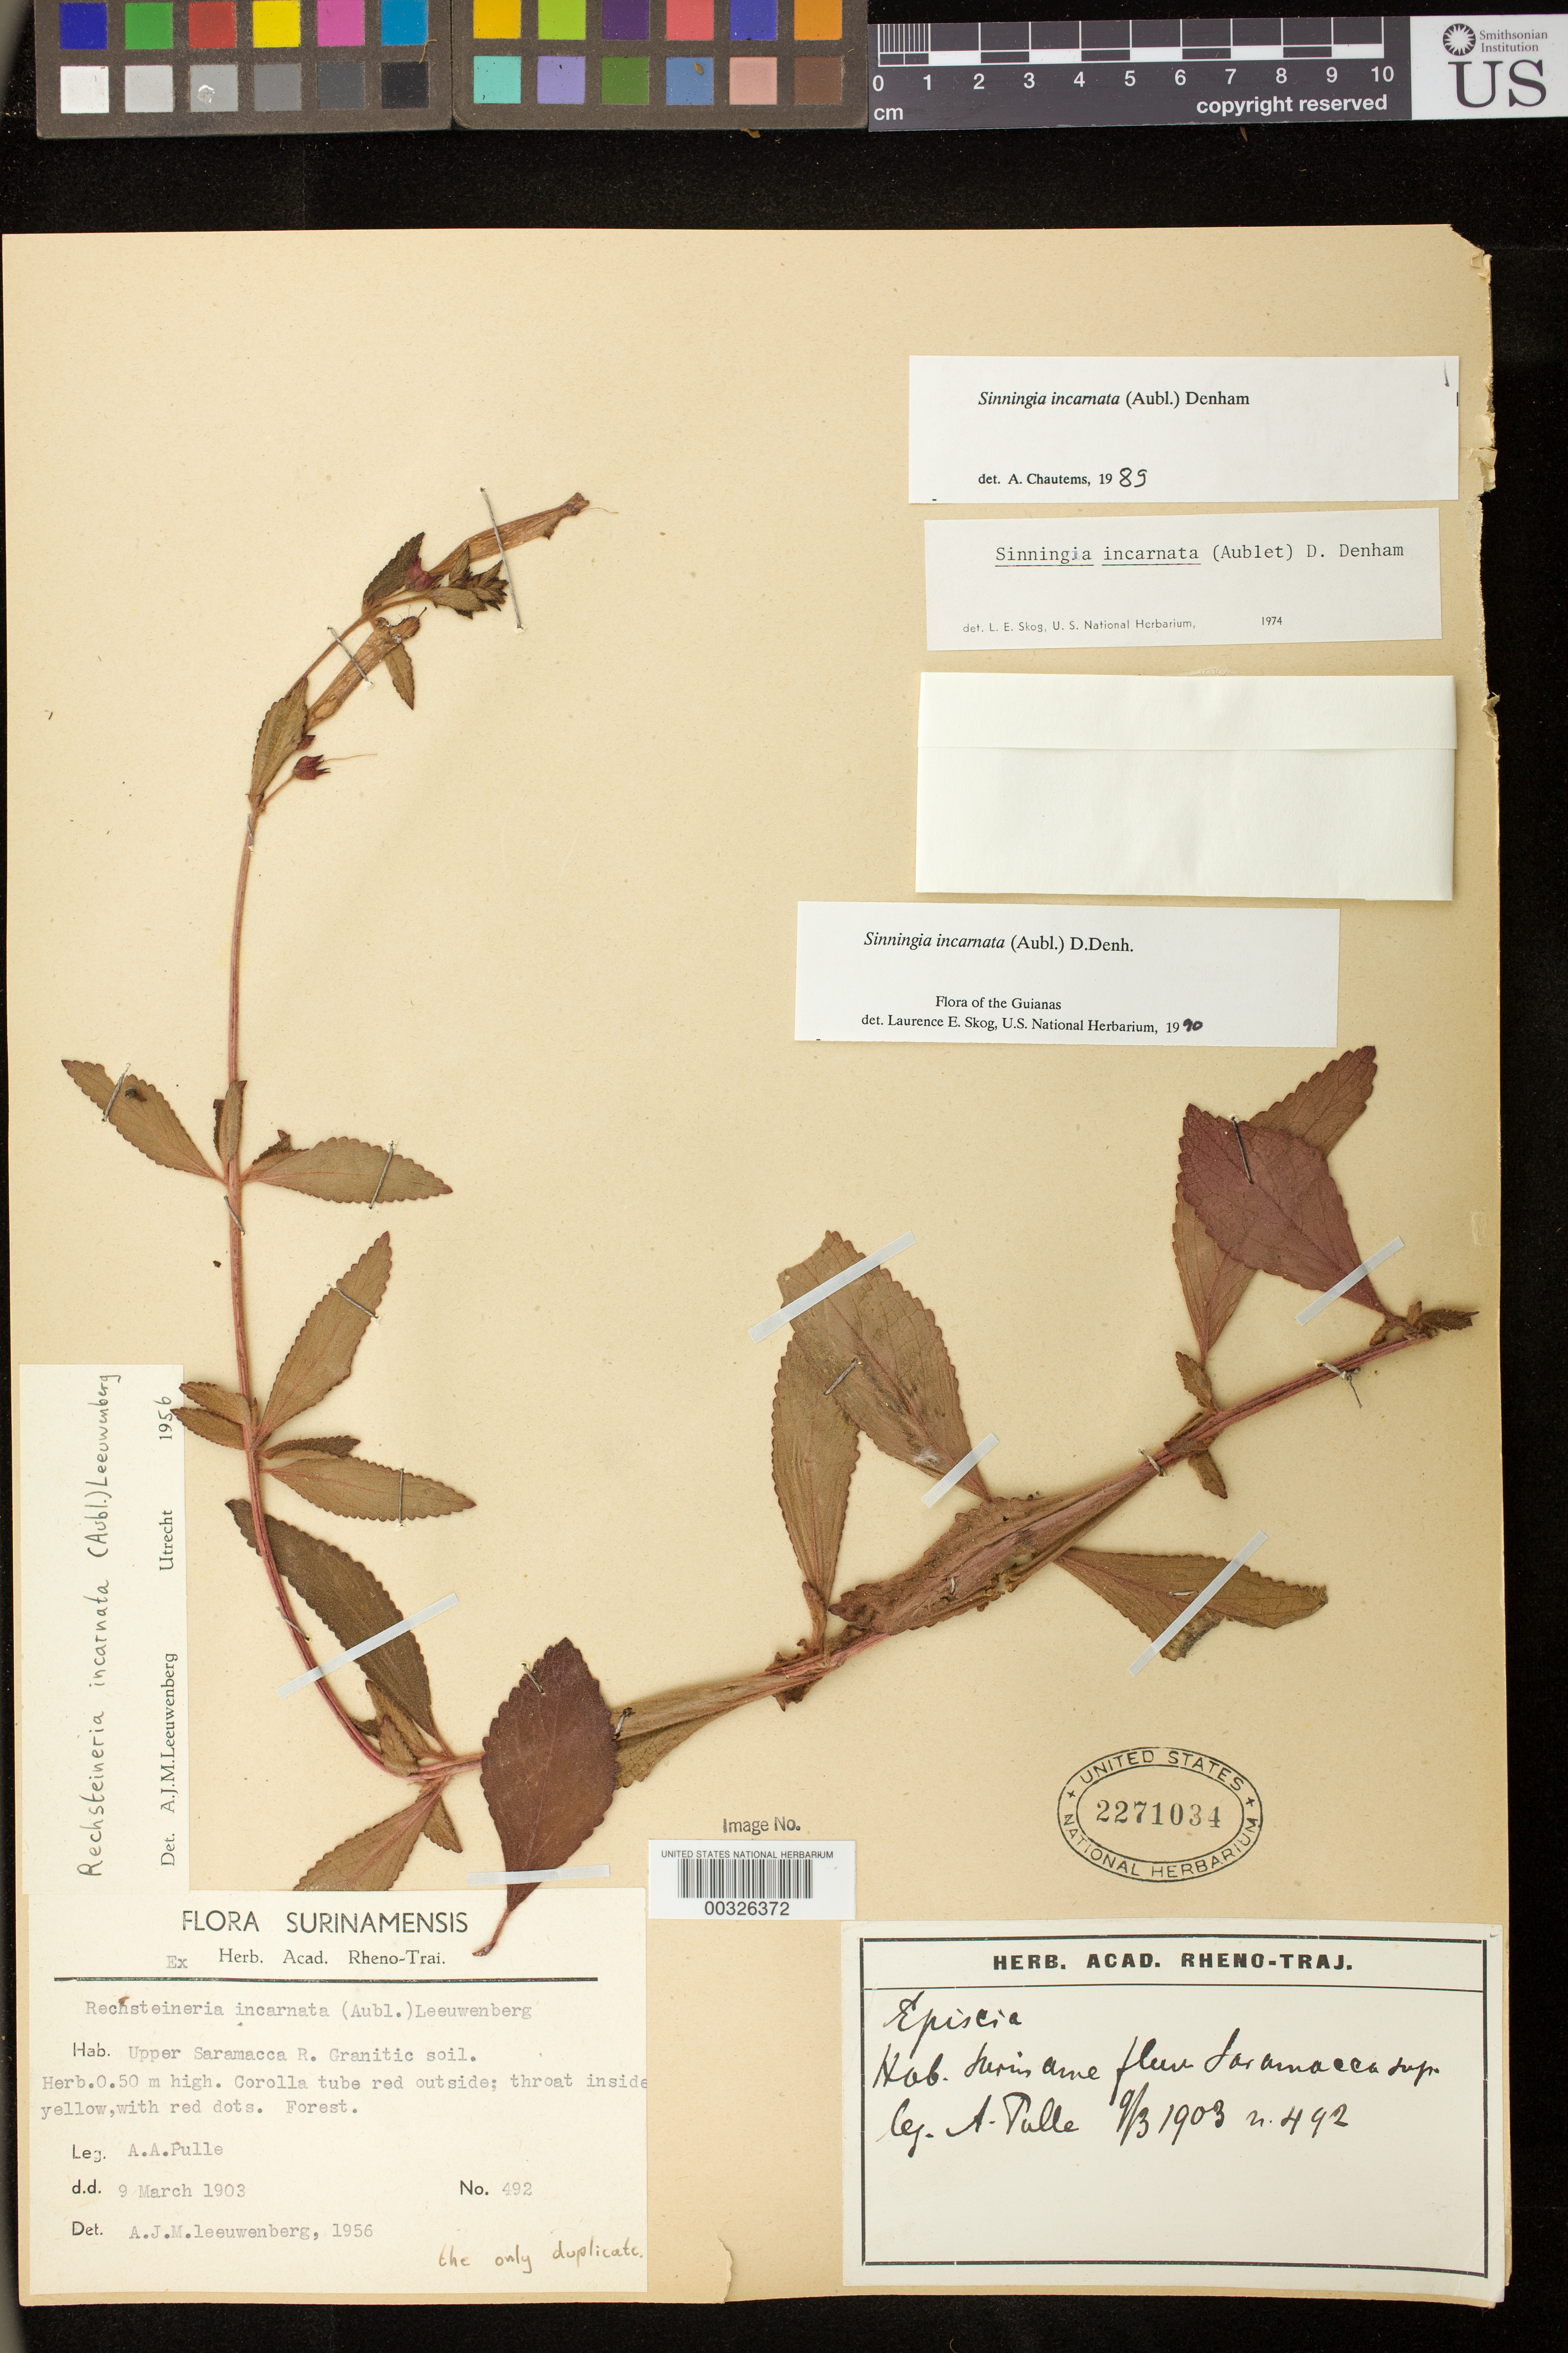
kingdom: Plantae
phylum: Tracheophyta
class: Magnoliopsida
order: Lamiales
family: Gesneriaceae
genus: Sinningia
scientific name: Sinningia incarnata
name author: (Aubl.) D.L. Denham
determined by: Skog, Laurence E.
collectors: A. A. Pulle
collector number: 492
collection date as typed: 09 Mar 1903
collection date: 1903-03-09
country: Suriname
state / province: Sipaliwini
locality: Upper Saramacca River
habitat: Forest, granitic soil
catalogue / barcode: US 2271034